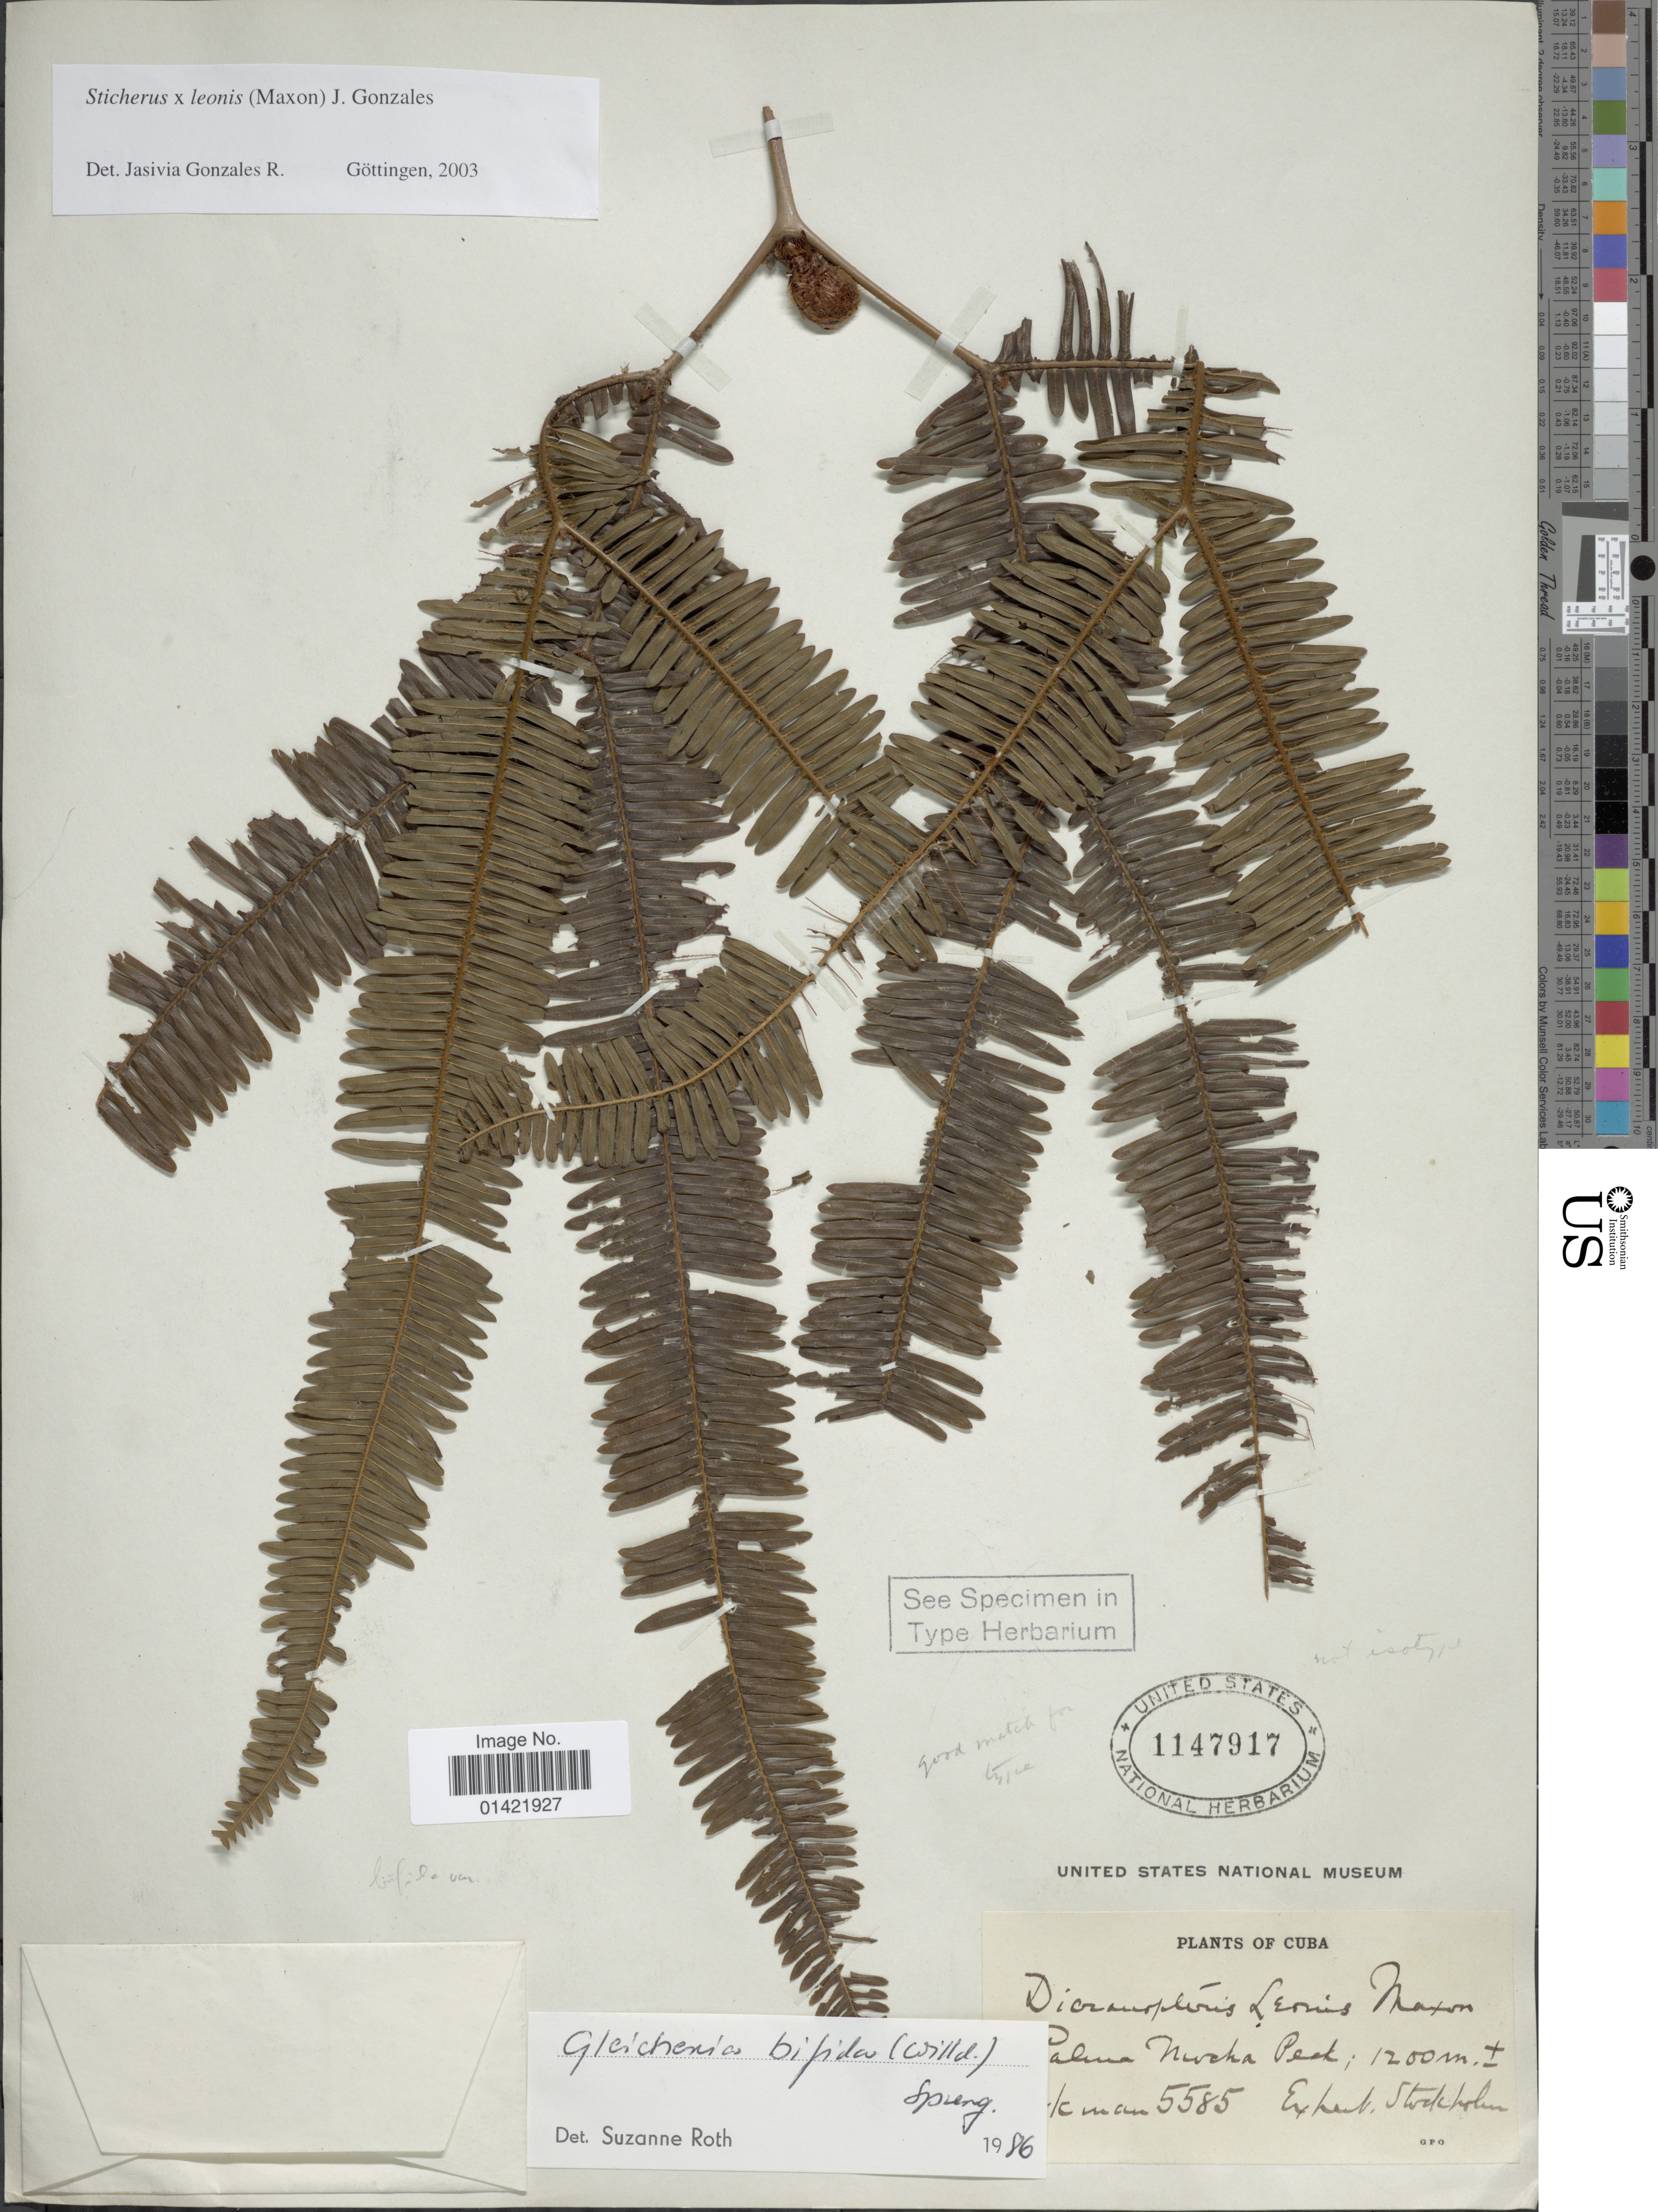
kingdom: Plantae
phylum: Tracheophyta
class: Polypodiopsida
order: Gleicheniales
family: Gleicheniaceae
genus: Sticherus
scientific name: Sticherus bifidus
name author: (Willd.) Ching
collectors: -. Ekman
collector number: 5585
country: Cuba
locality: Palma Mocha Peak.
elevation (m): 1200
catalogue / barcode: US 1147917